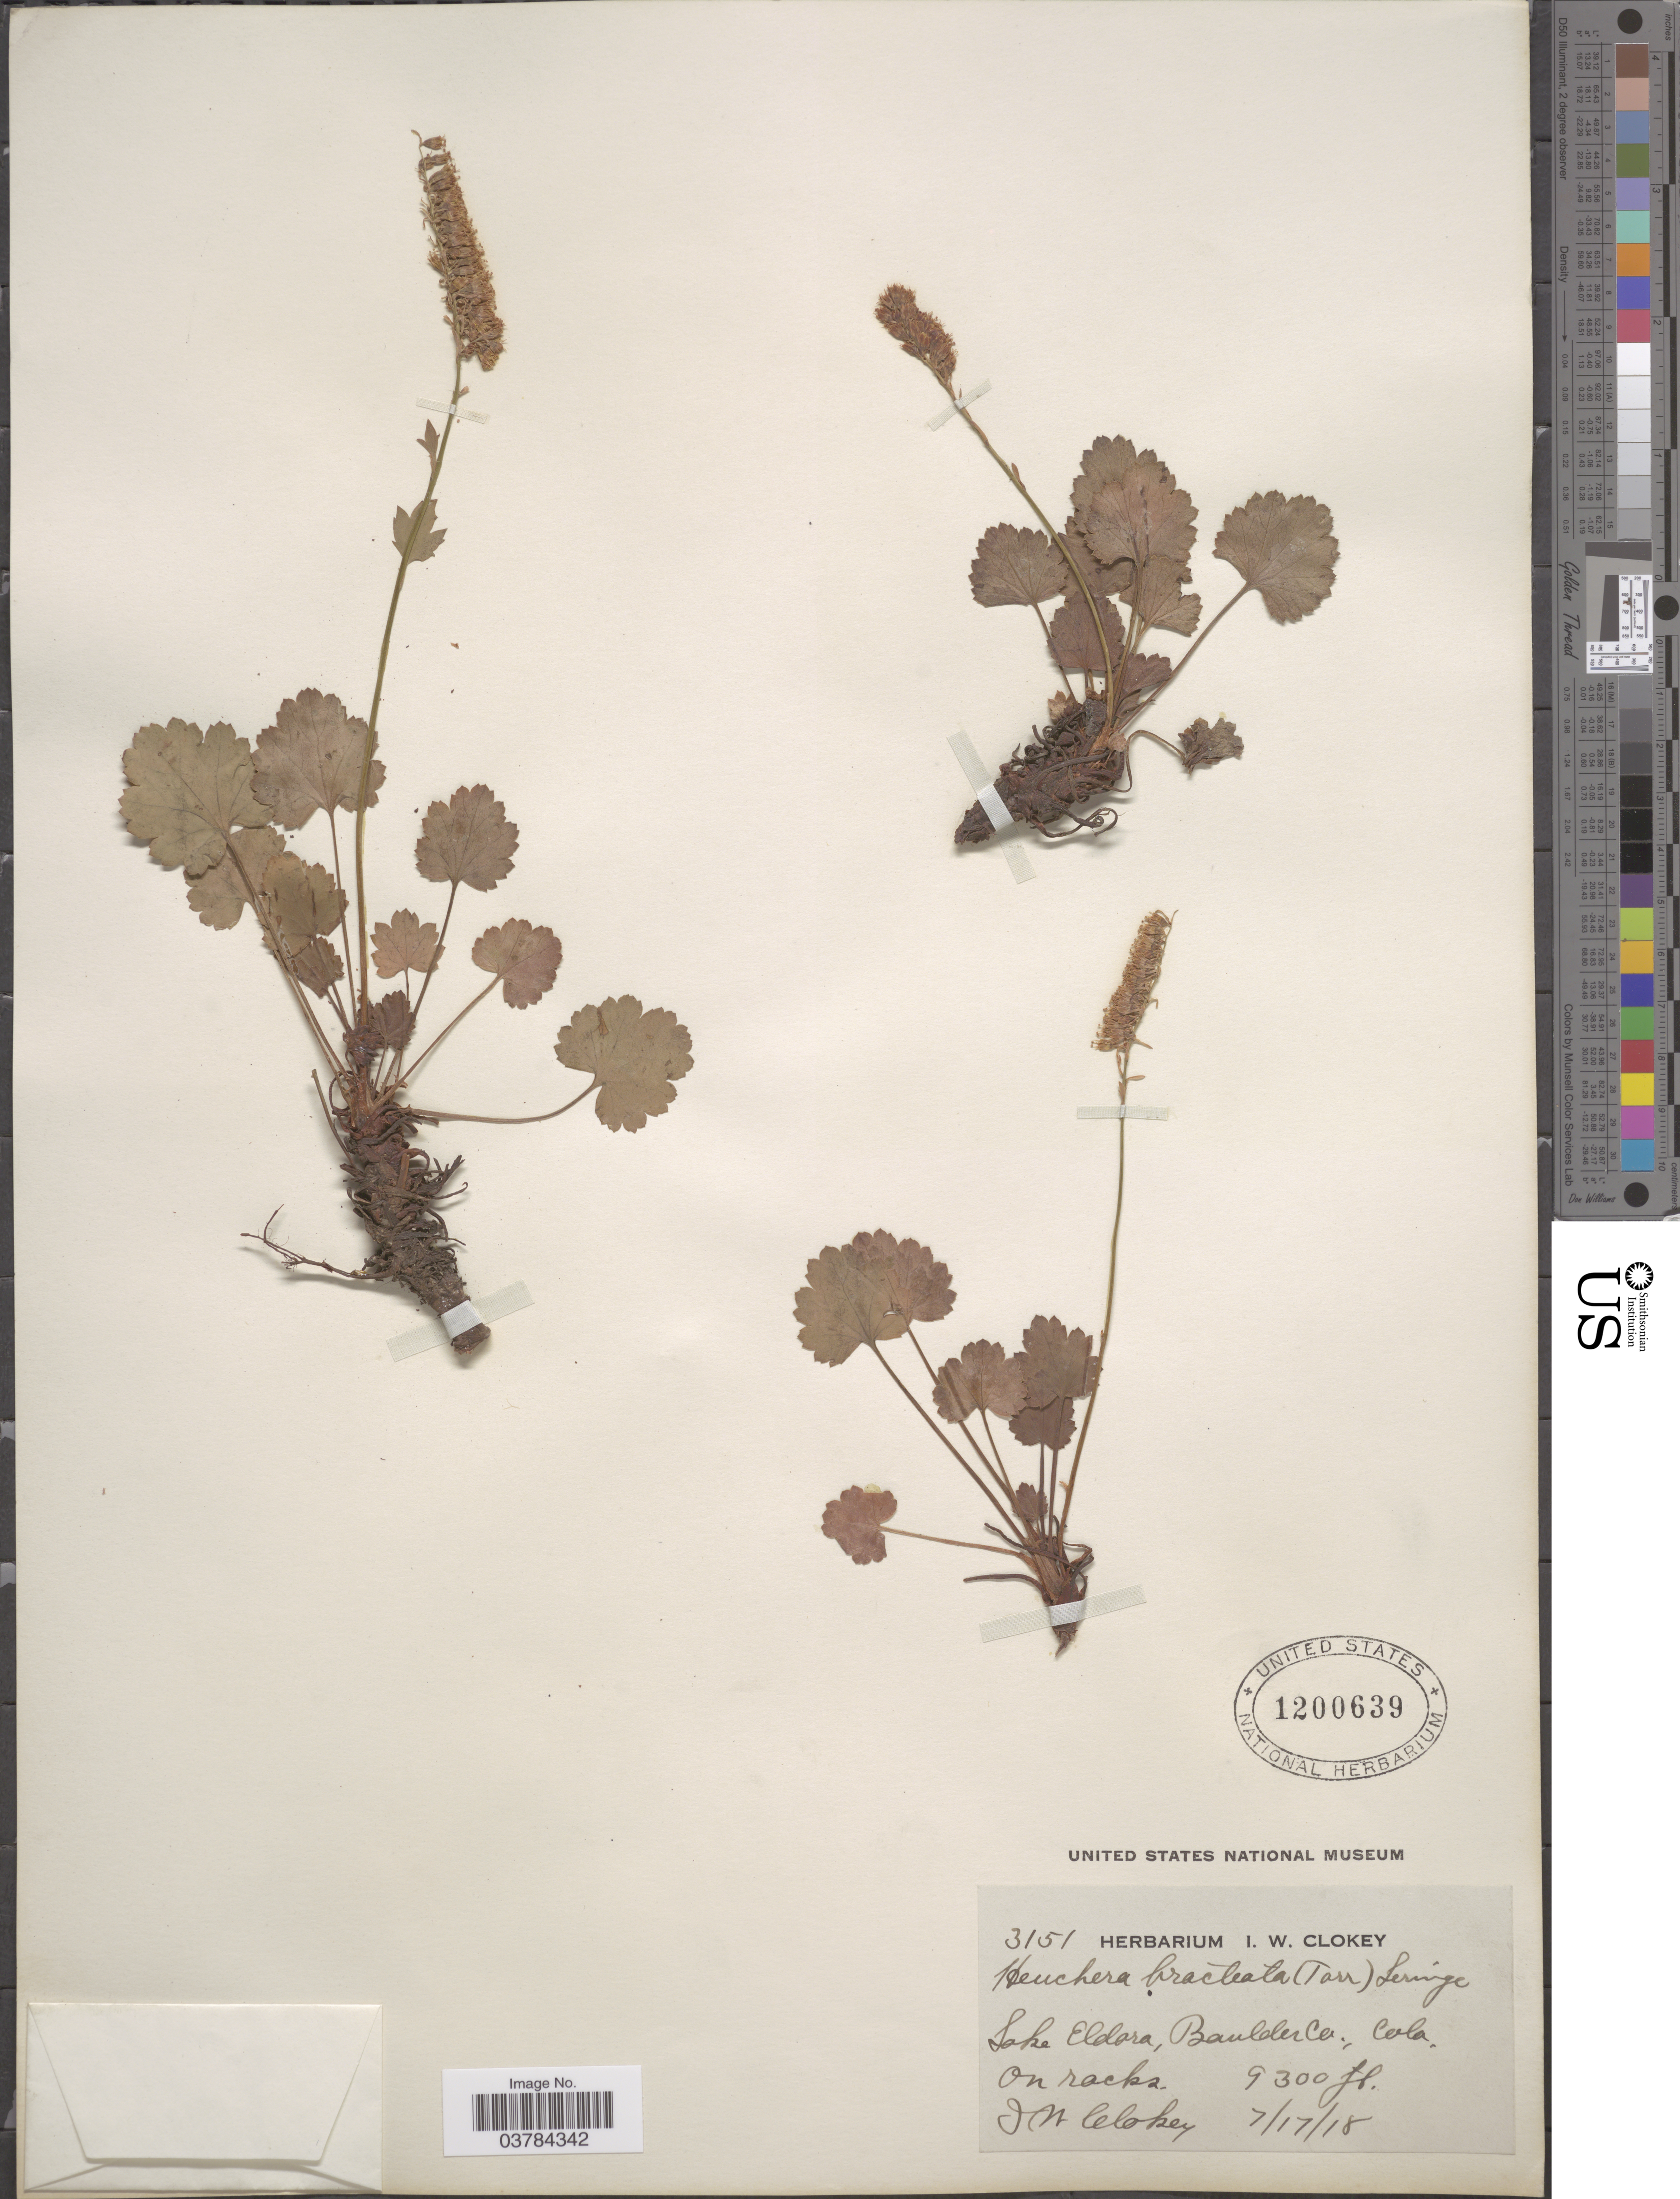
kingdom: Plantae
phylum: Tracheophyta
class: Magnoliopsida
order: Saxifragales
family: Saxifragaceae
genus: Heuchera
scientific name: Heuchera bracteata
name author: (Torr.) Ser.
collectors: I. W. Clokey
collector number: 3151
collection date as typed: Transcribed d/m/y: 17/7/18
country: United States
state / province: Colorado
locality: Lake Eldora, Boulder Co.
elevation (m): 2835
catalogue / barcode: US 1200639